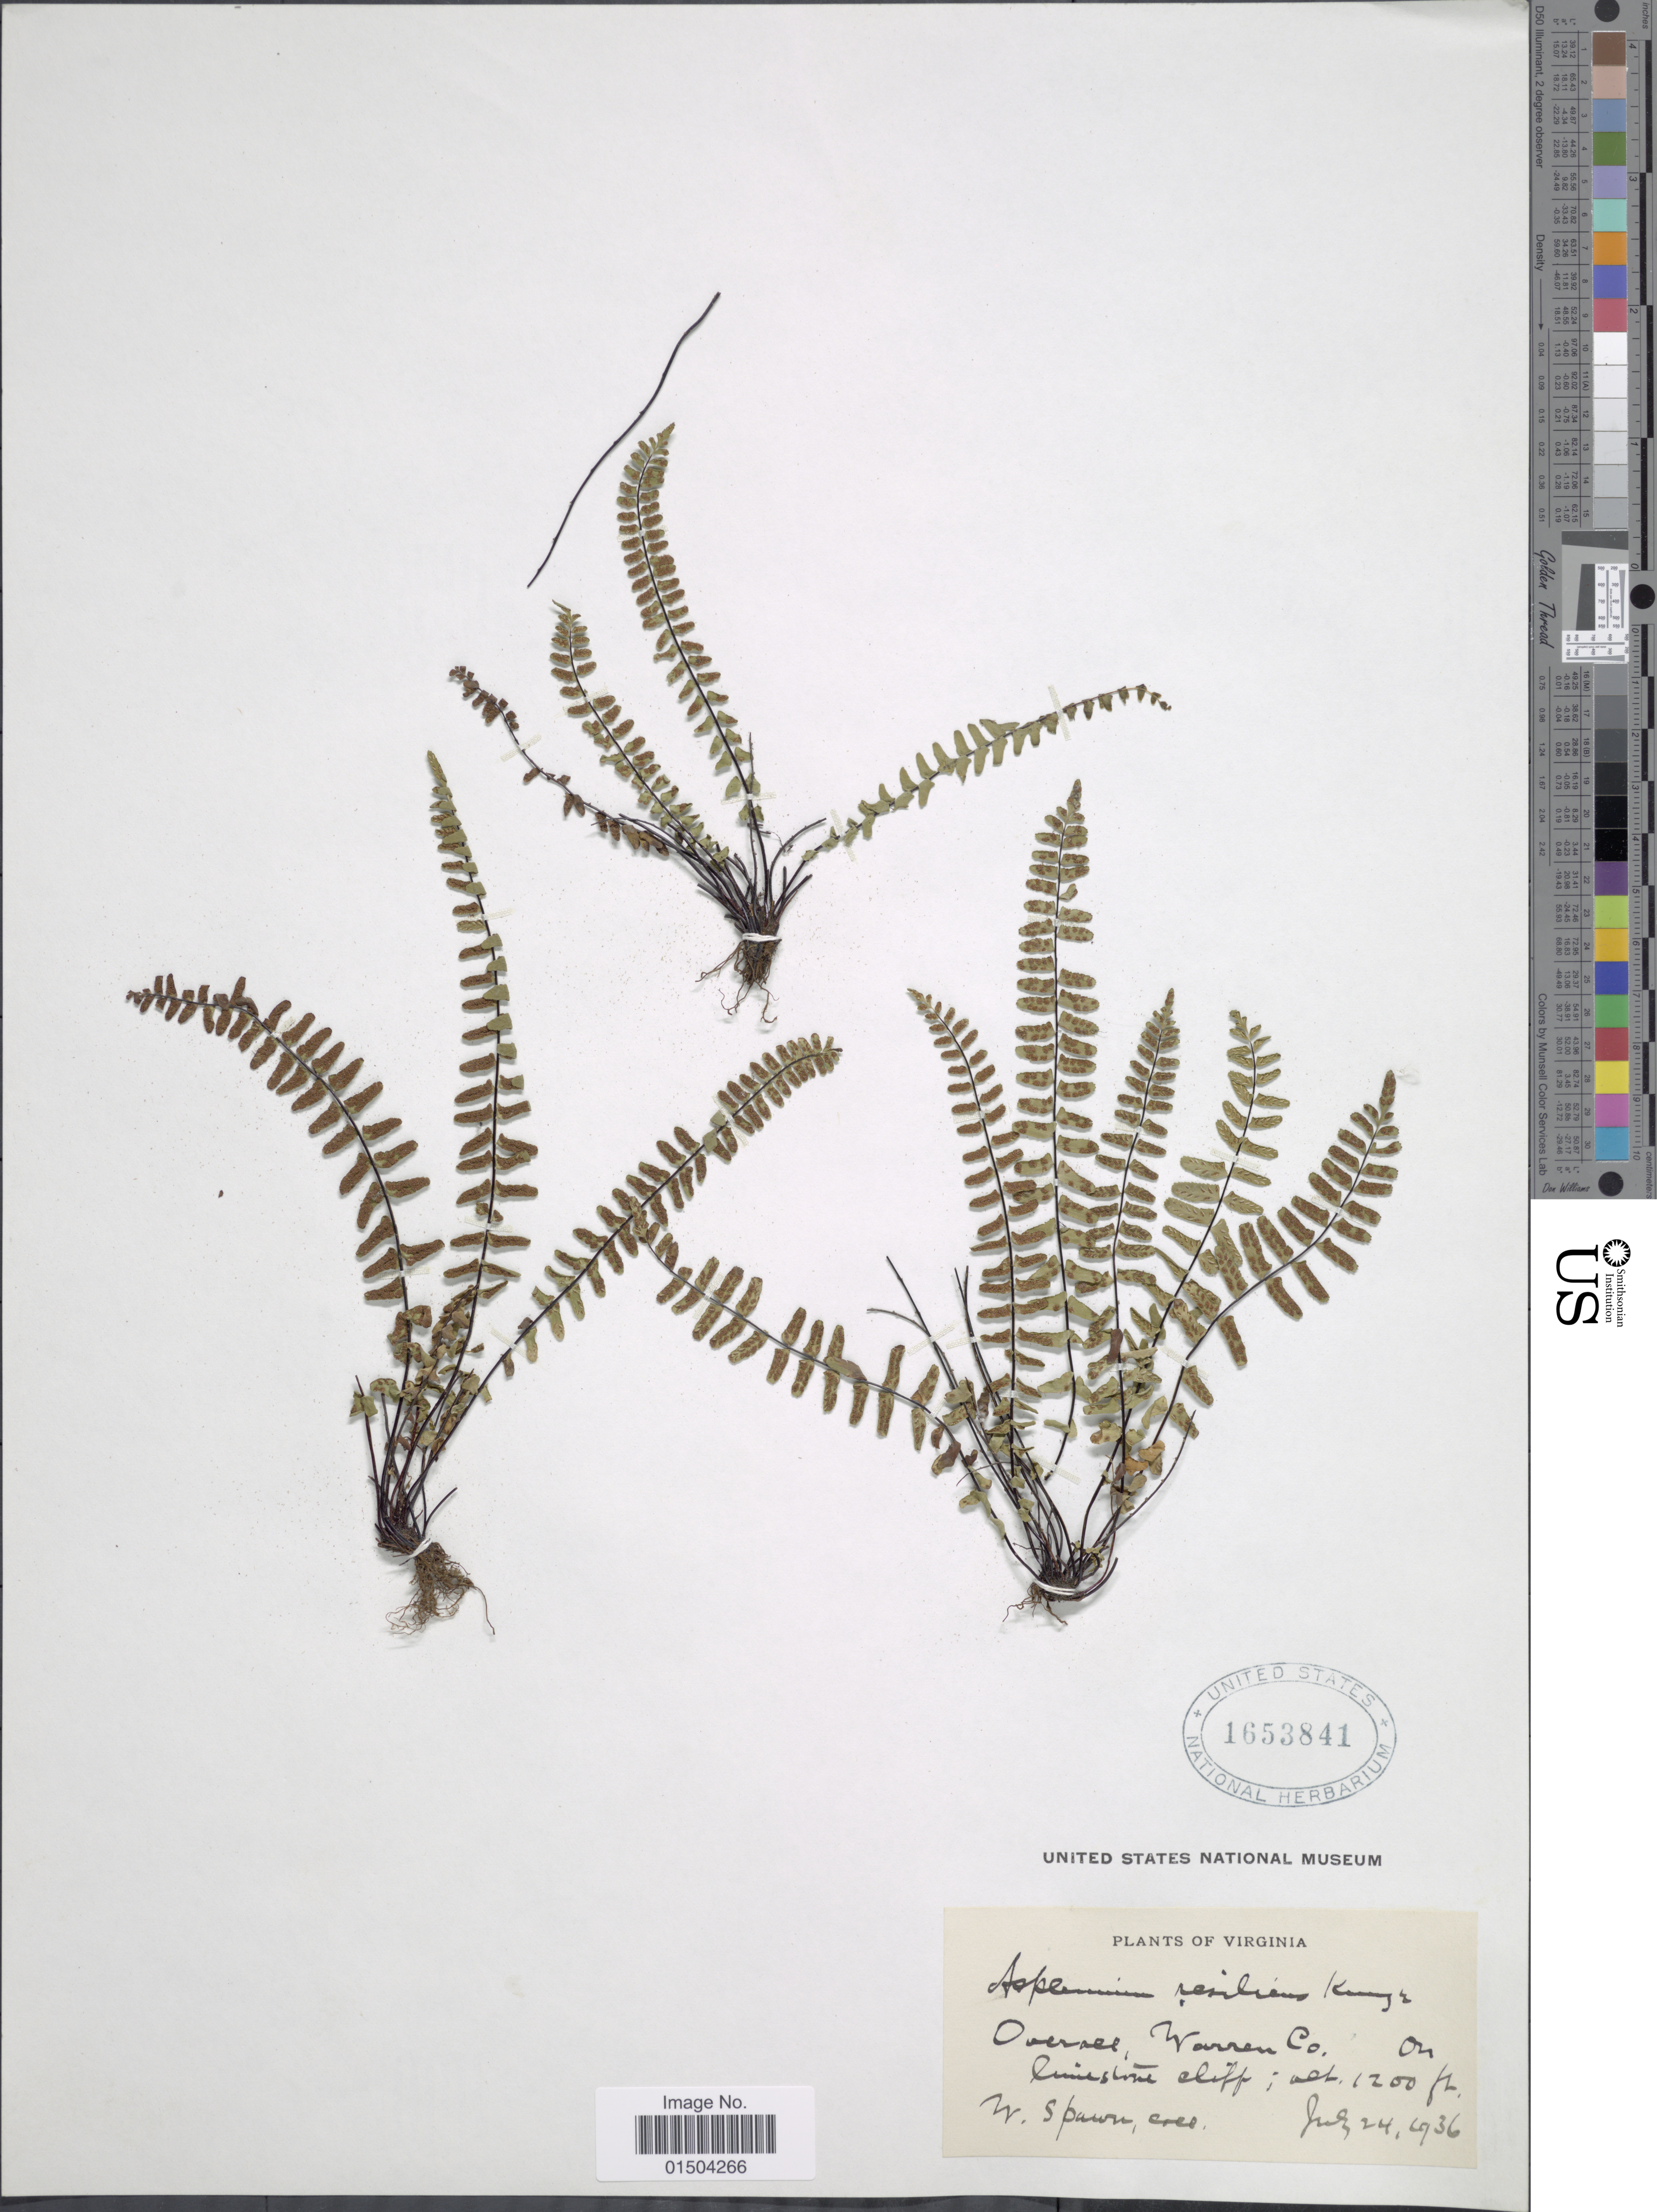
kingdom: Plantae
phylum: Tracheophyta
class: Polypodiopsida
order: Polypodiales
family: Aspleniaceae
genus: Asplenium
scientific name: Asplenium resiliens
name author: Kunze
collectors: W. Spawn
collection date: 1936-07-24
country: United States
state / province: Virginia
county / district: Warren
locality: Overall, Warren Co.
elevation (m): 366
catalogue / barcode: US 1653841